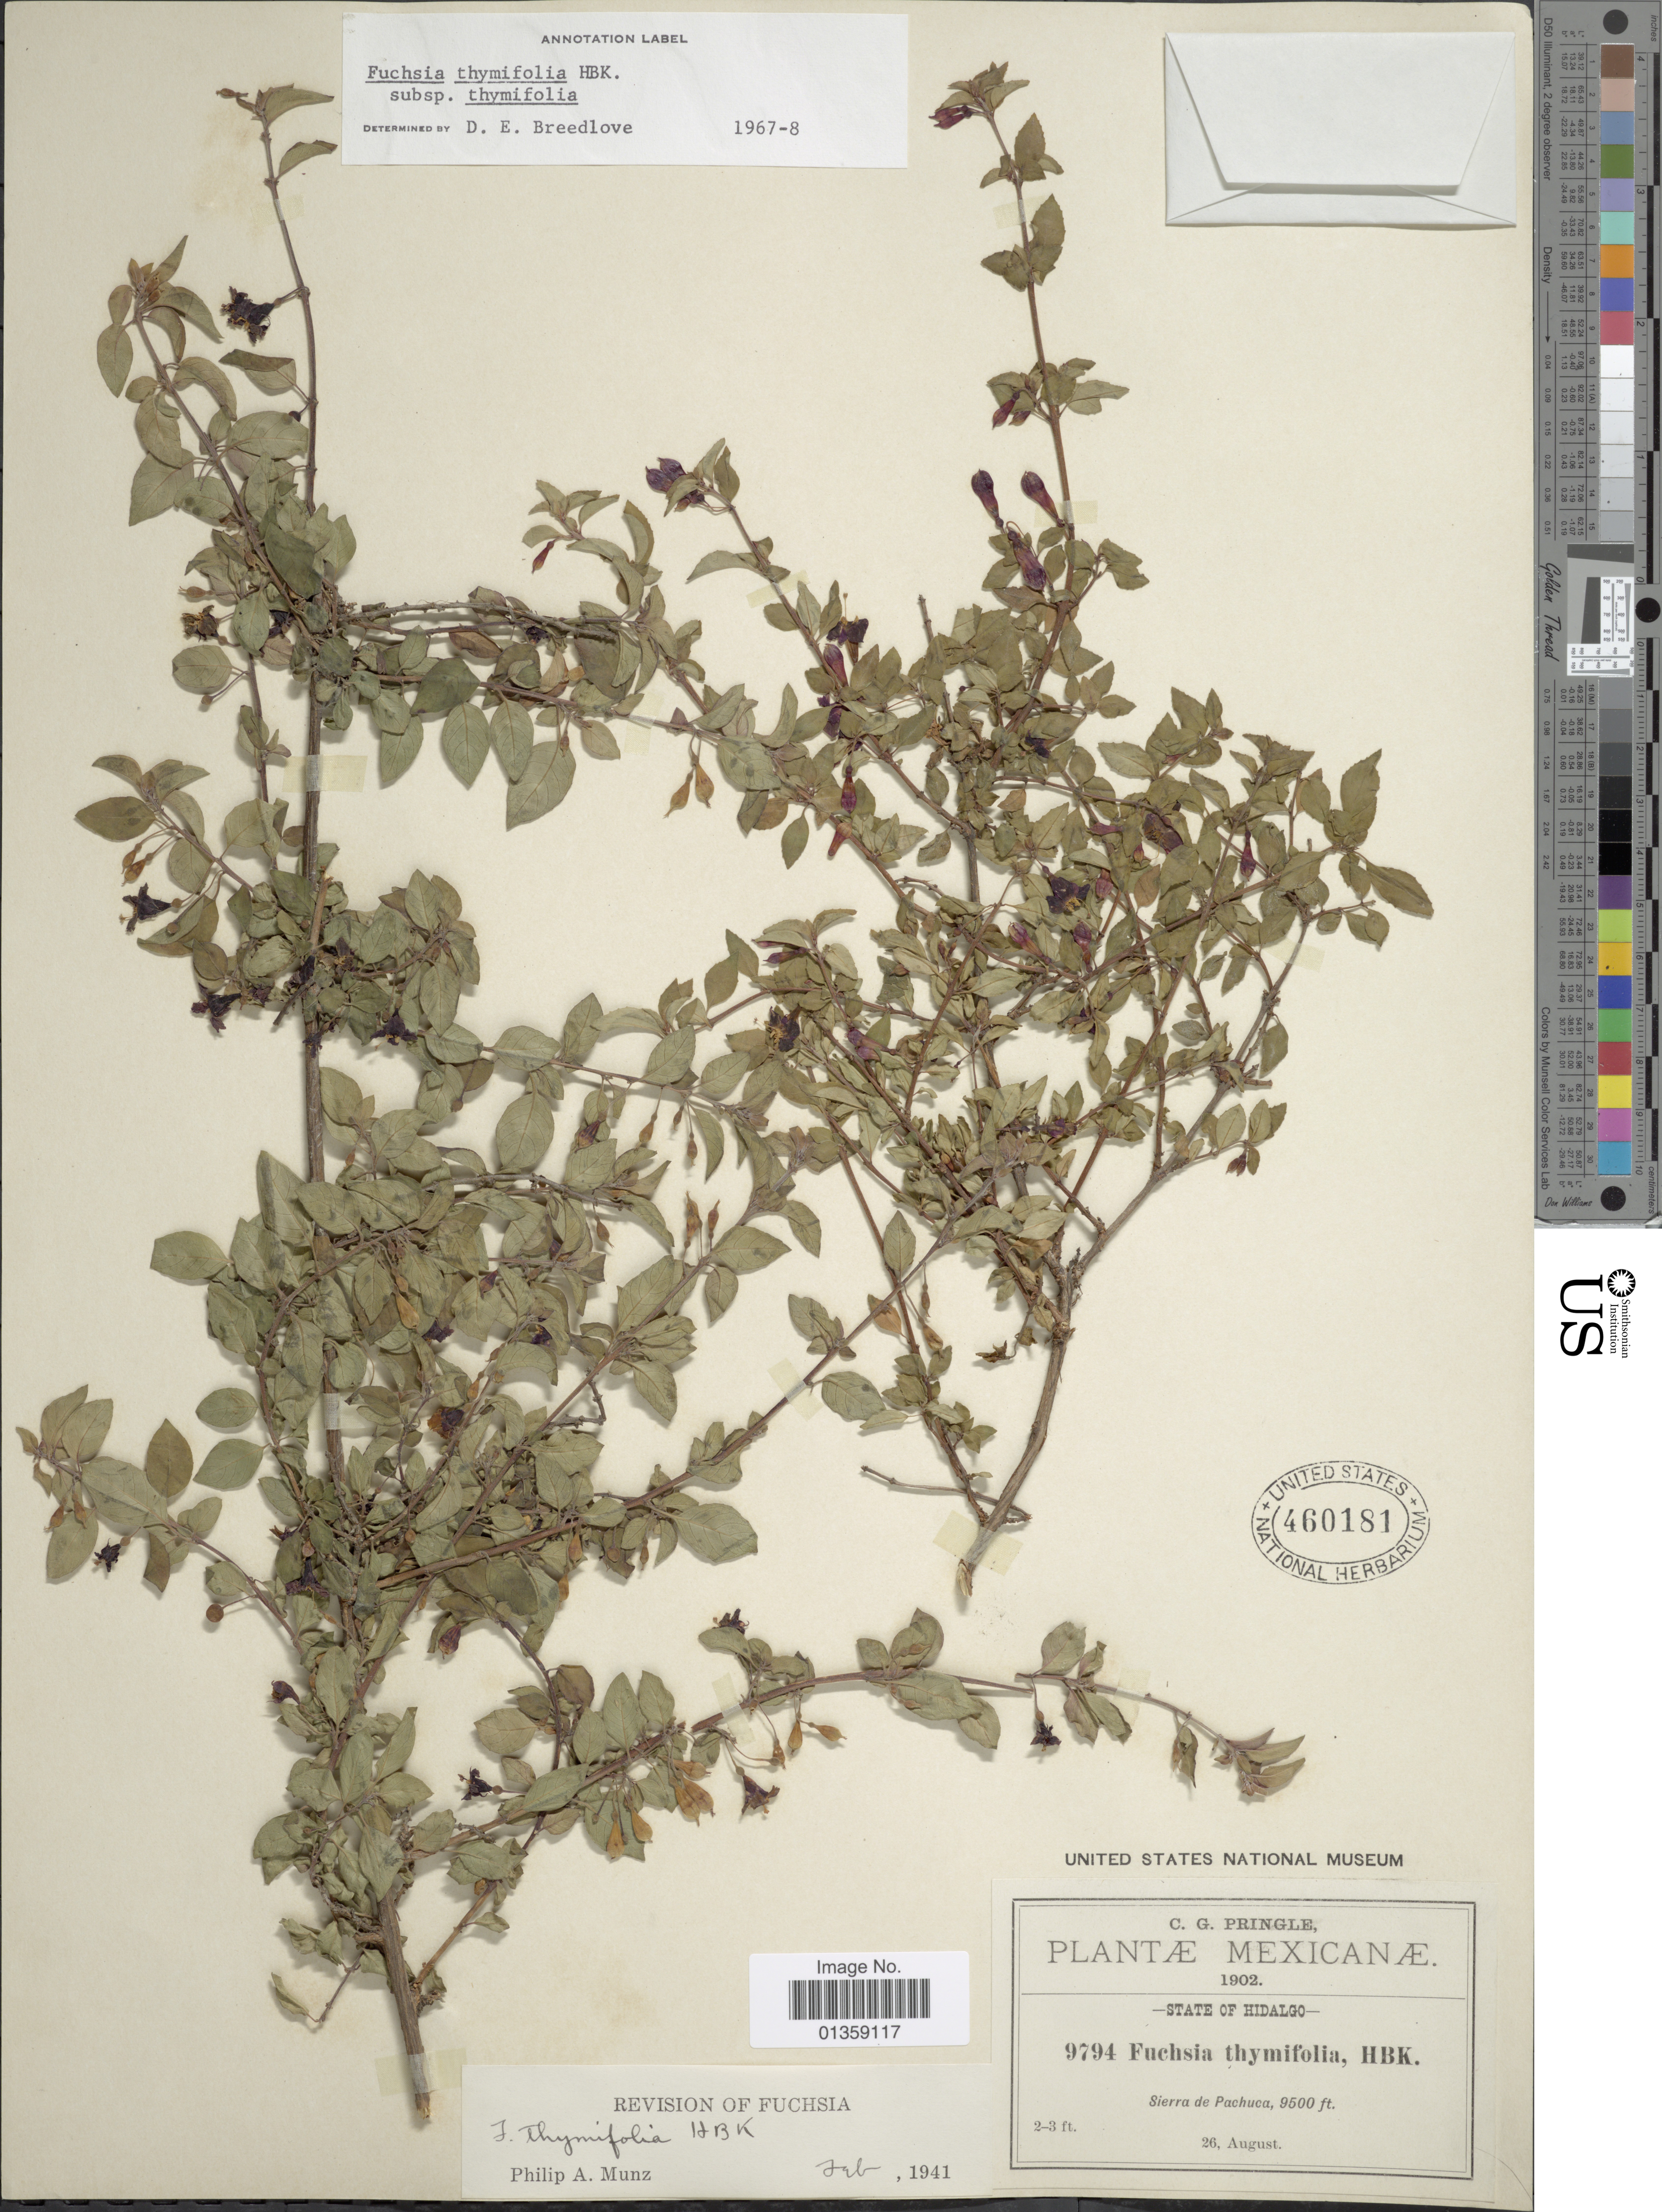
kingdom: Plantae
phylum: Tracheophyta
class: Magnoliopsida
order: Myrtales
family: Onagraceae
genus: Fuchsia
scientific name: Fuchsia thymifolia subsp. thymifolia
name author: Kunth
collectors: C. G. Pringle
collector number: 9794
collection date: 1902-08-26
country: Mexico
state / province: Hidalgo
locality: Sierra de Pachuca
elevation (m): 2896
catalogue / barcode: US 460181